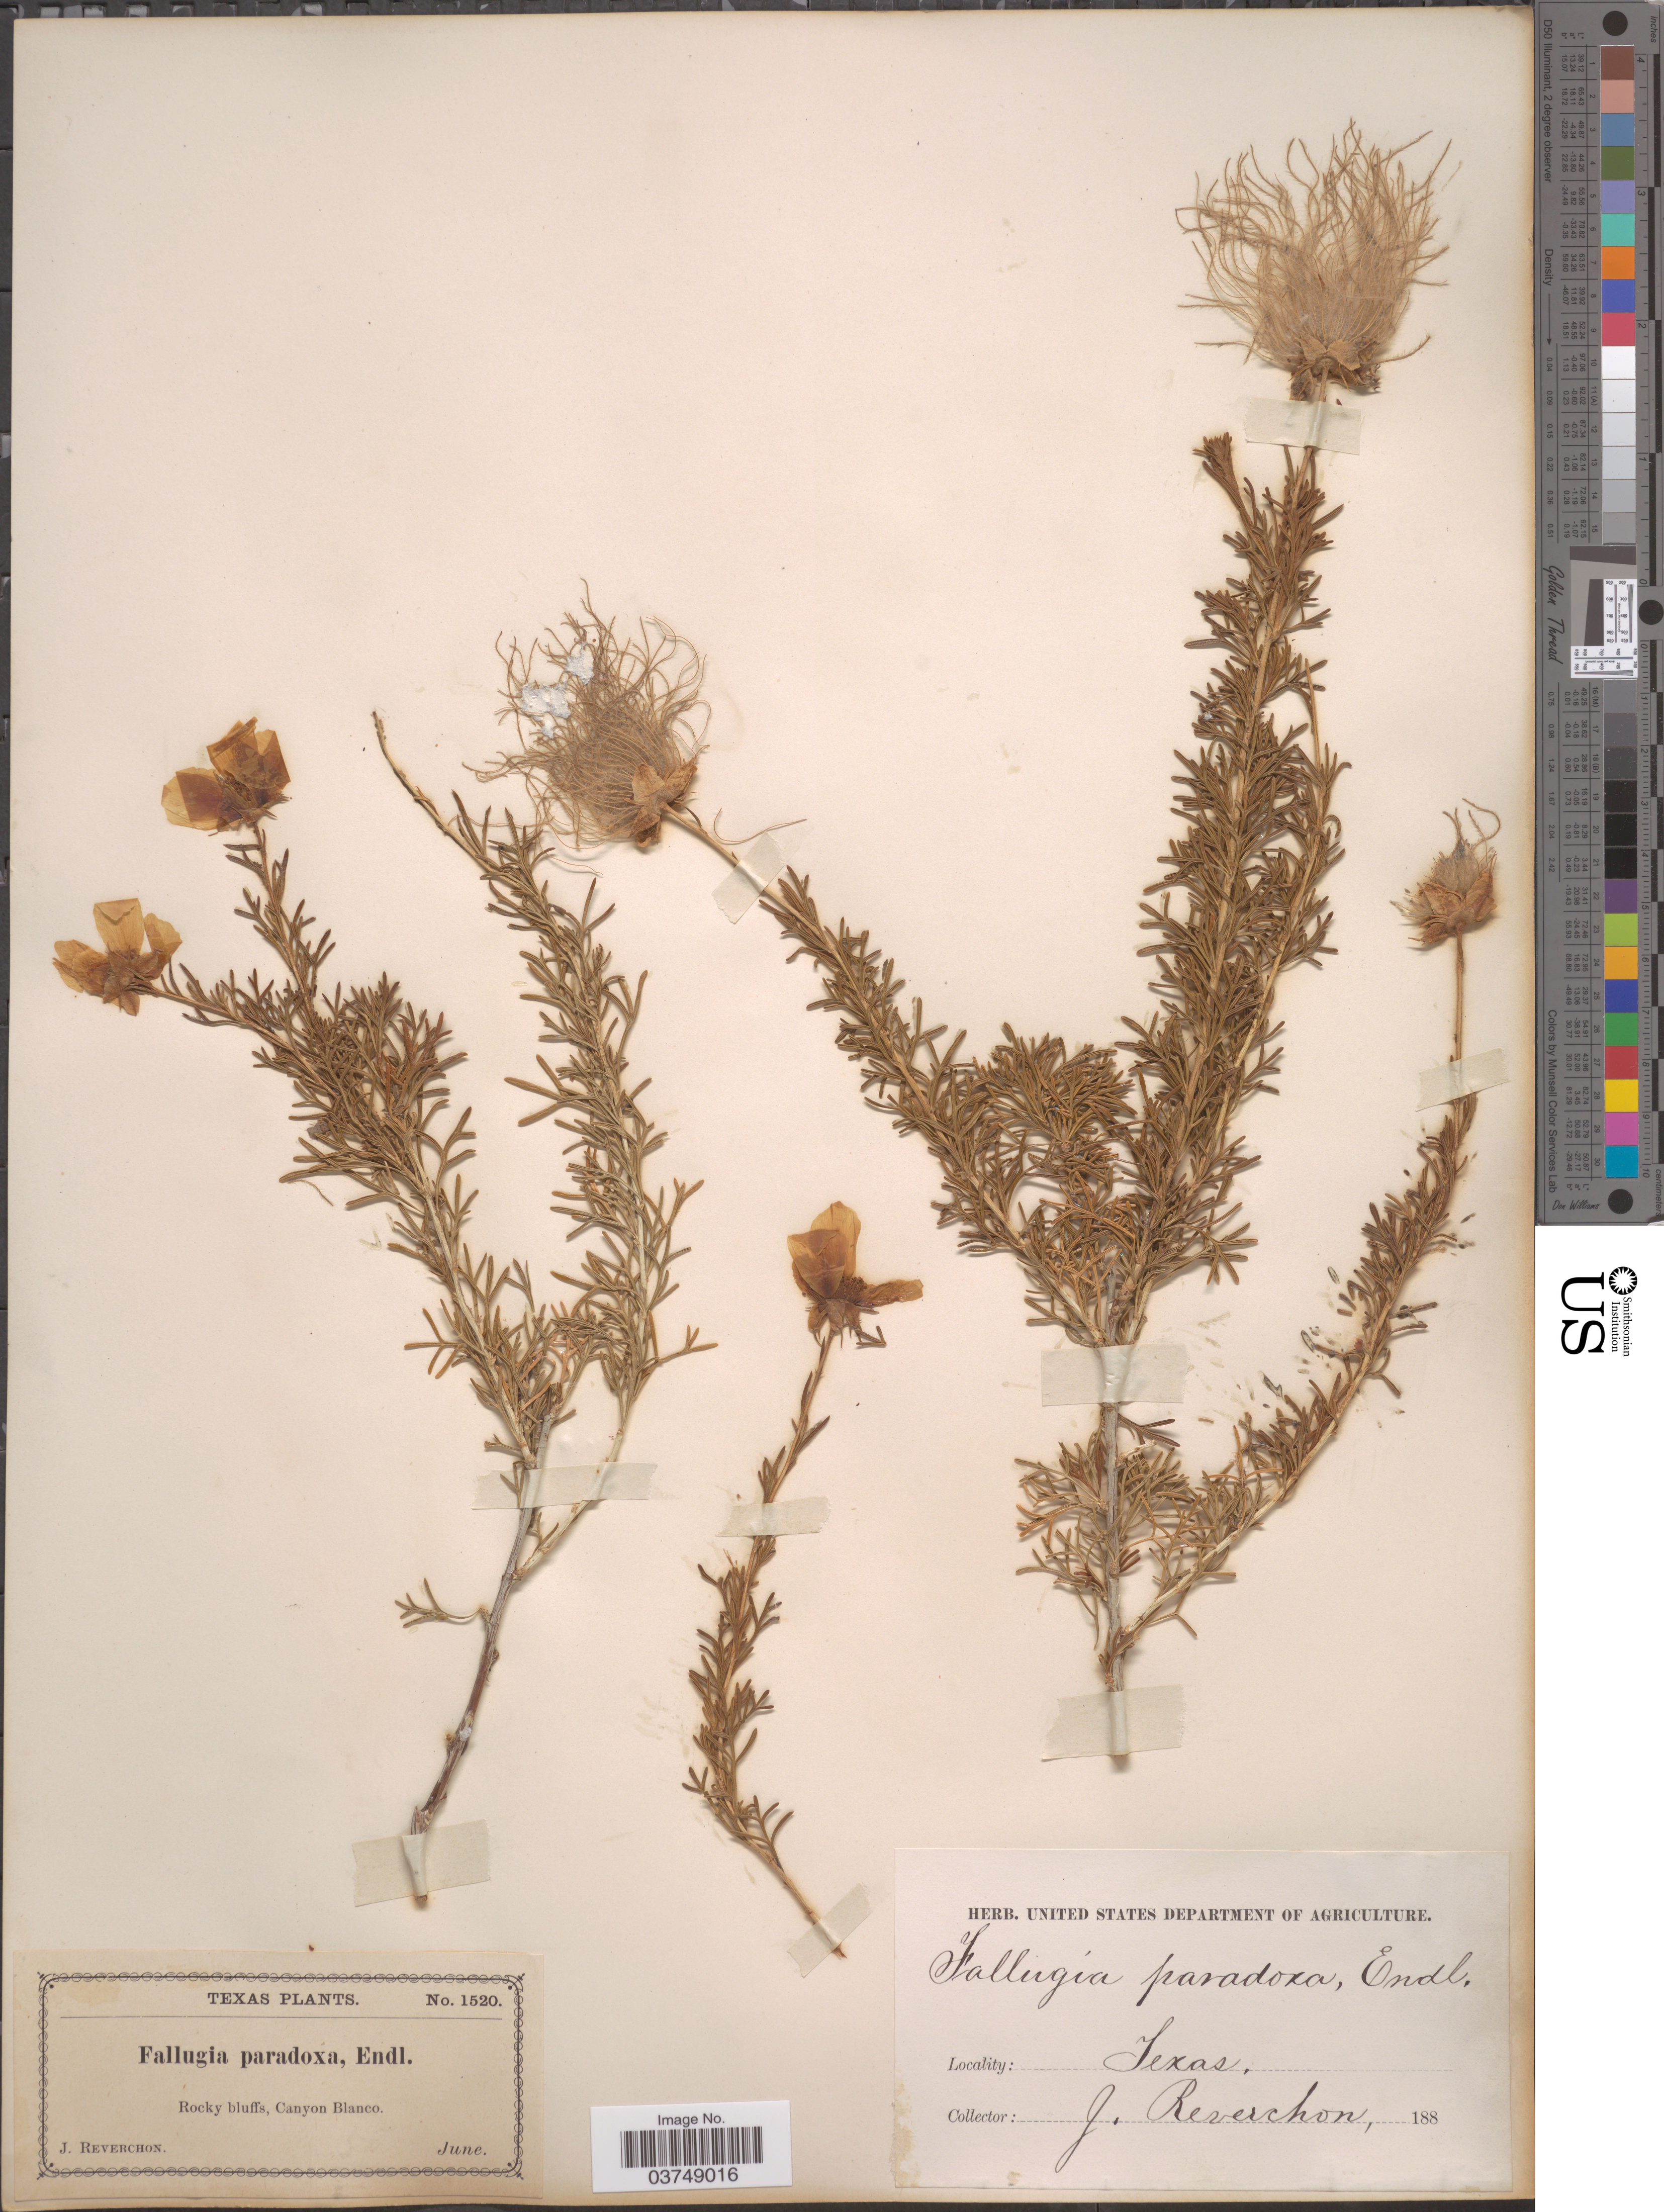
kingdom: Plantae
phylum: Tracheophyta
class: Magnoliopsida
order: Rosales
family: Rosaceae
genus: Fallugia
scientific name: Fallugia acuminata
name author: (Wooton) Rydb.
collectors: J. Reverchon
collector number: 1520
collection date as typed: June 188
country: United States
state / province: Texas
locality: Rocky bluffs, Canyon Blanco.